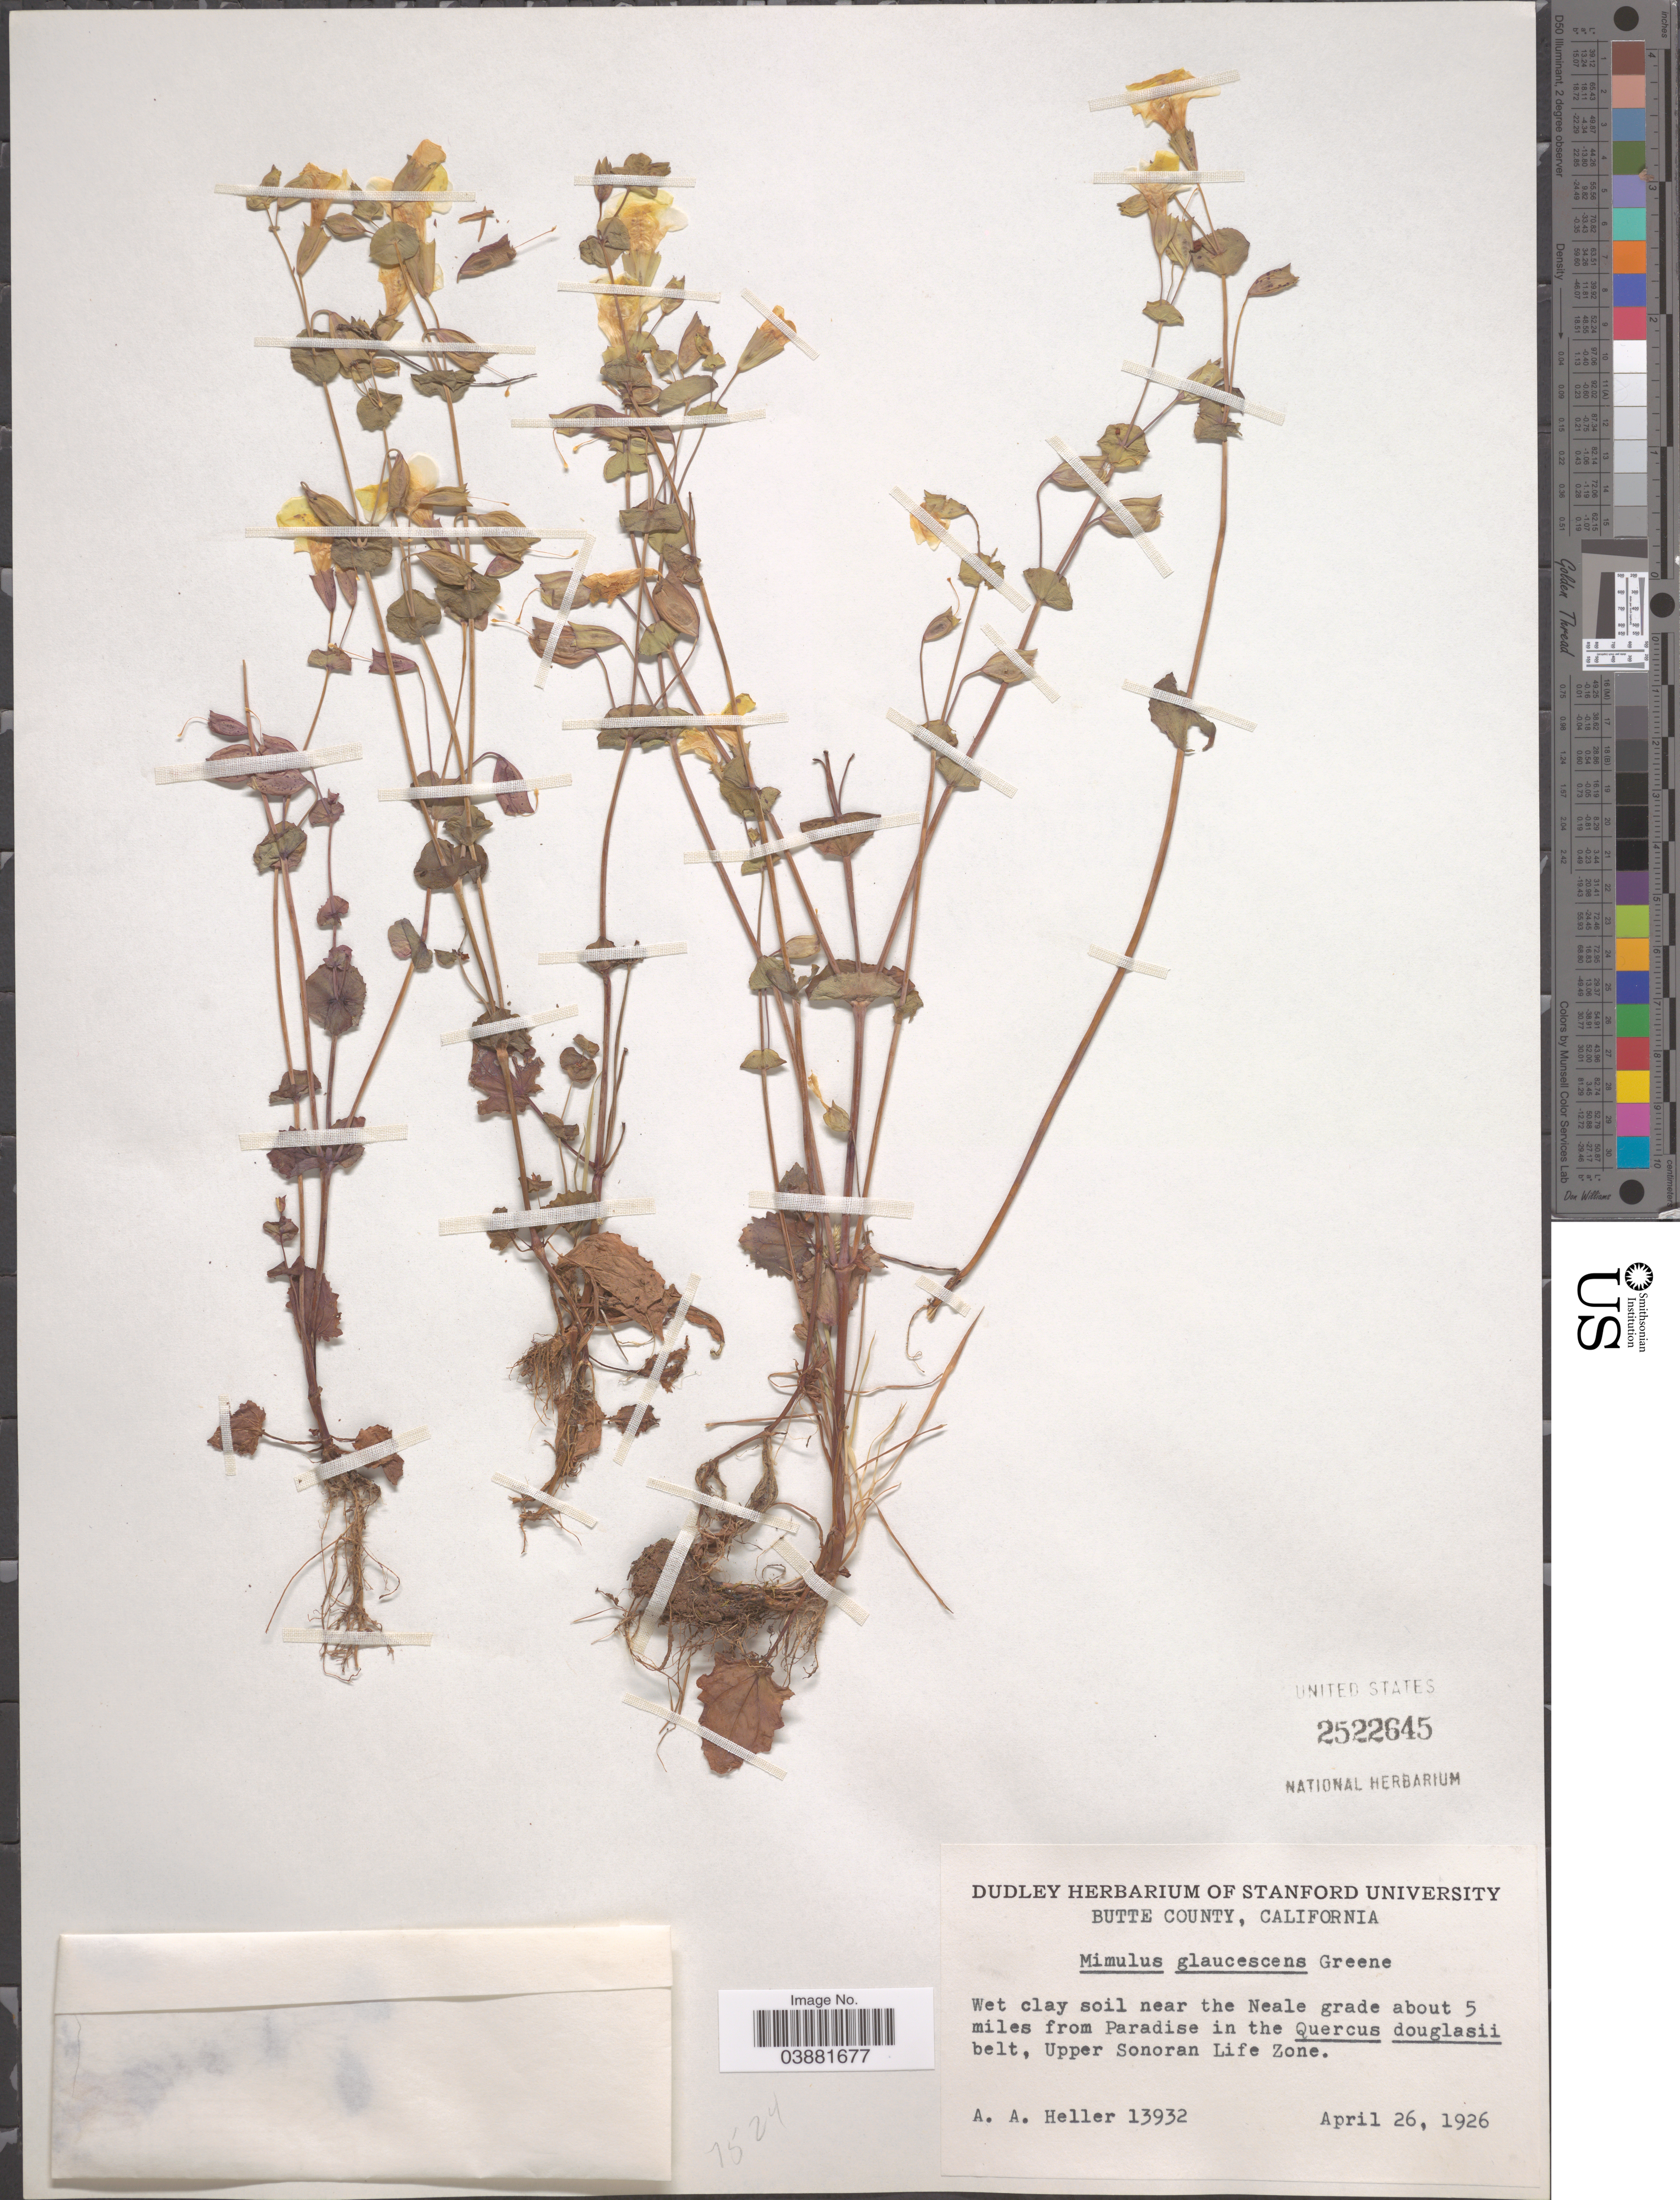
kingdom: Plantae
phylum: Tracheophyta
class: Magnoliopsida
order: Lamiales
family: Phrymaceae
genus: Mimulus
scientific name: Mimulus guttatus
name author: DC.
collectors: A. A. Heller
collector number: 13932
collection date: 1926-04-26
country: United States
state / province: California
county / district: Butte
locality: Butte County. Near the Neale grade about 5 miles from Paradise, Upper Sonoran Life Zone.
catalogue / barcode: US 2522645